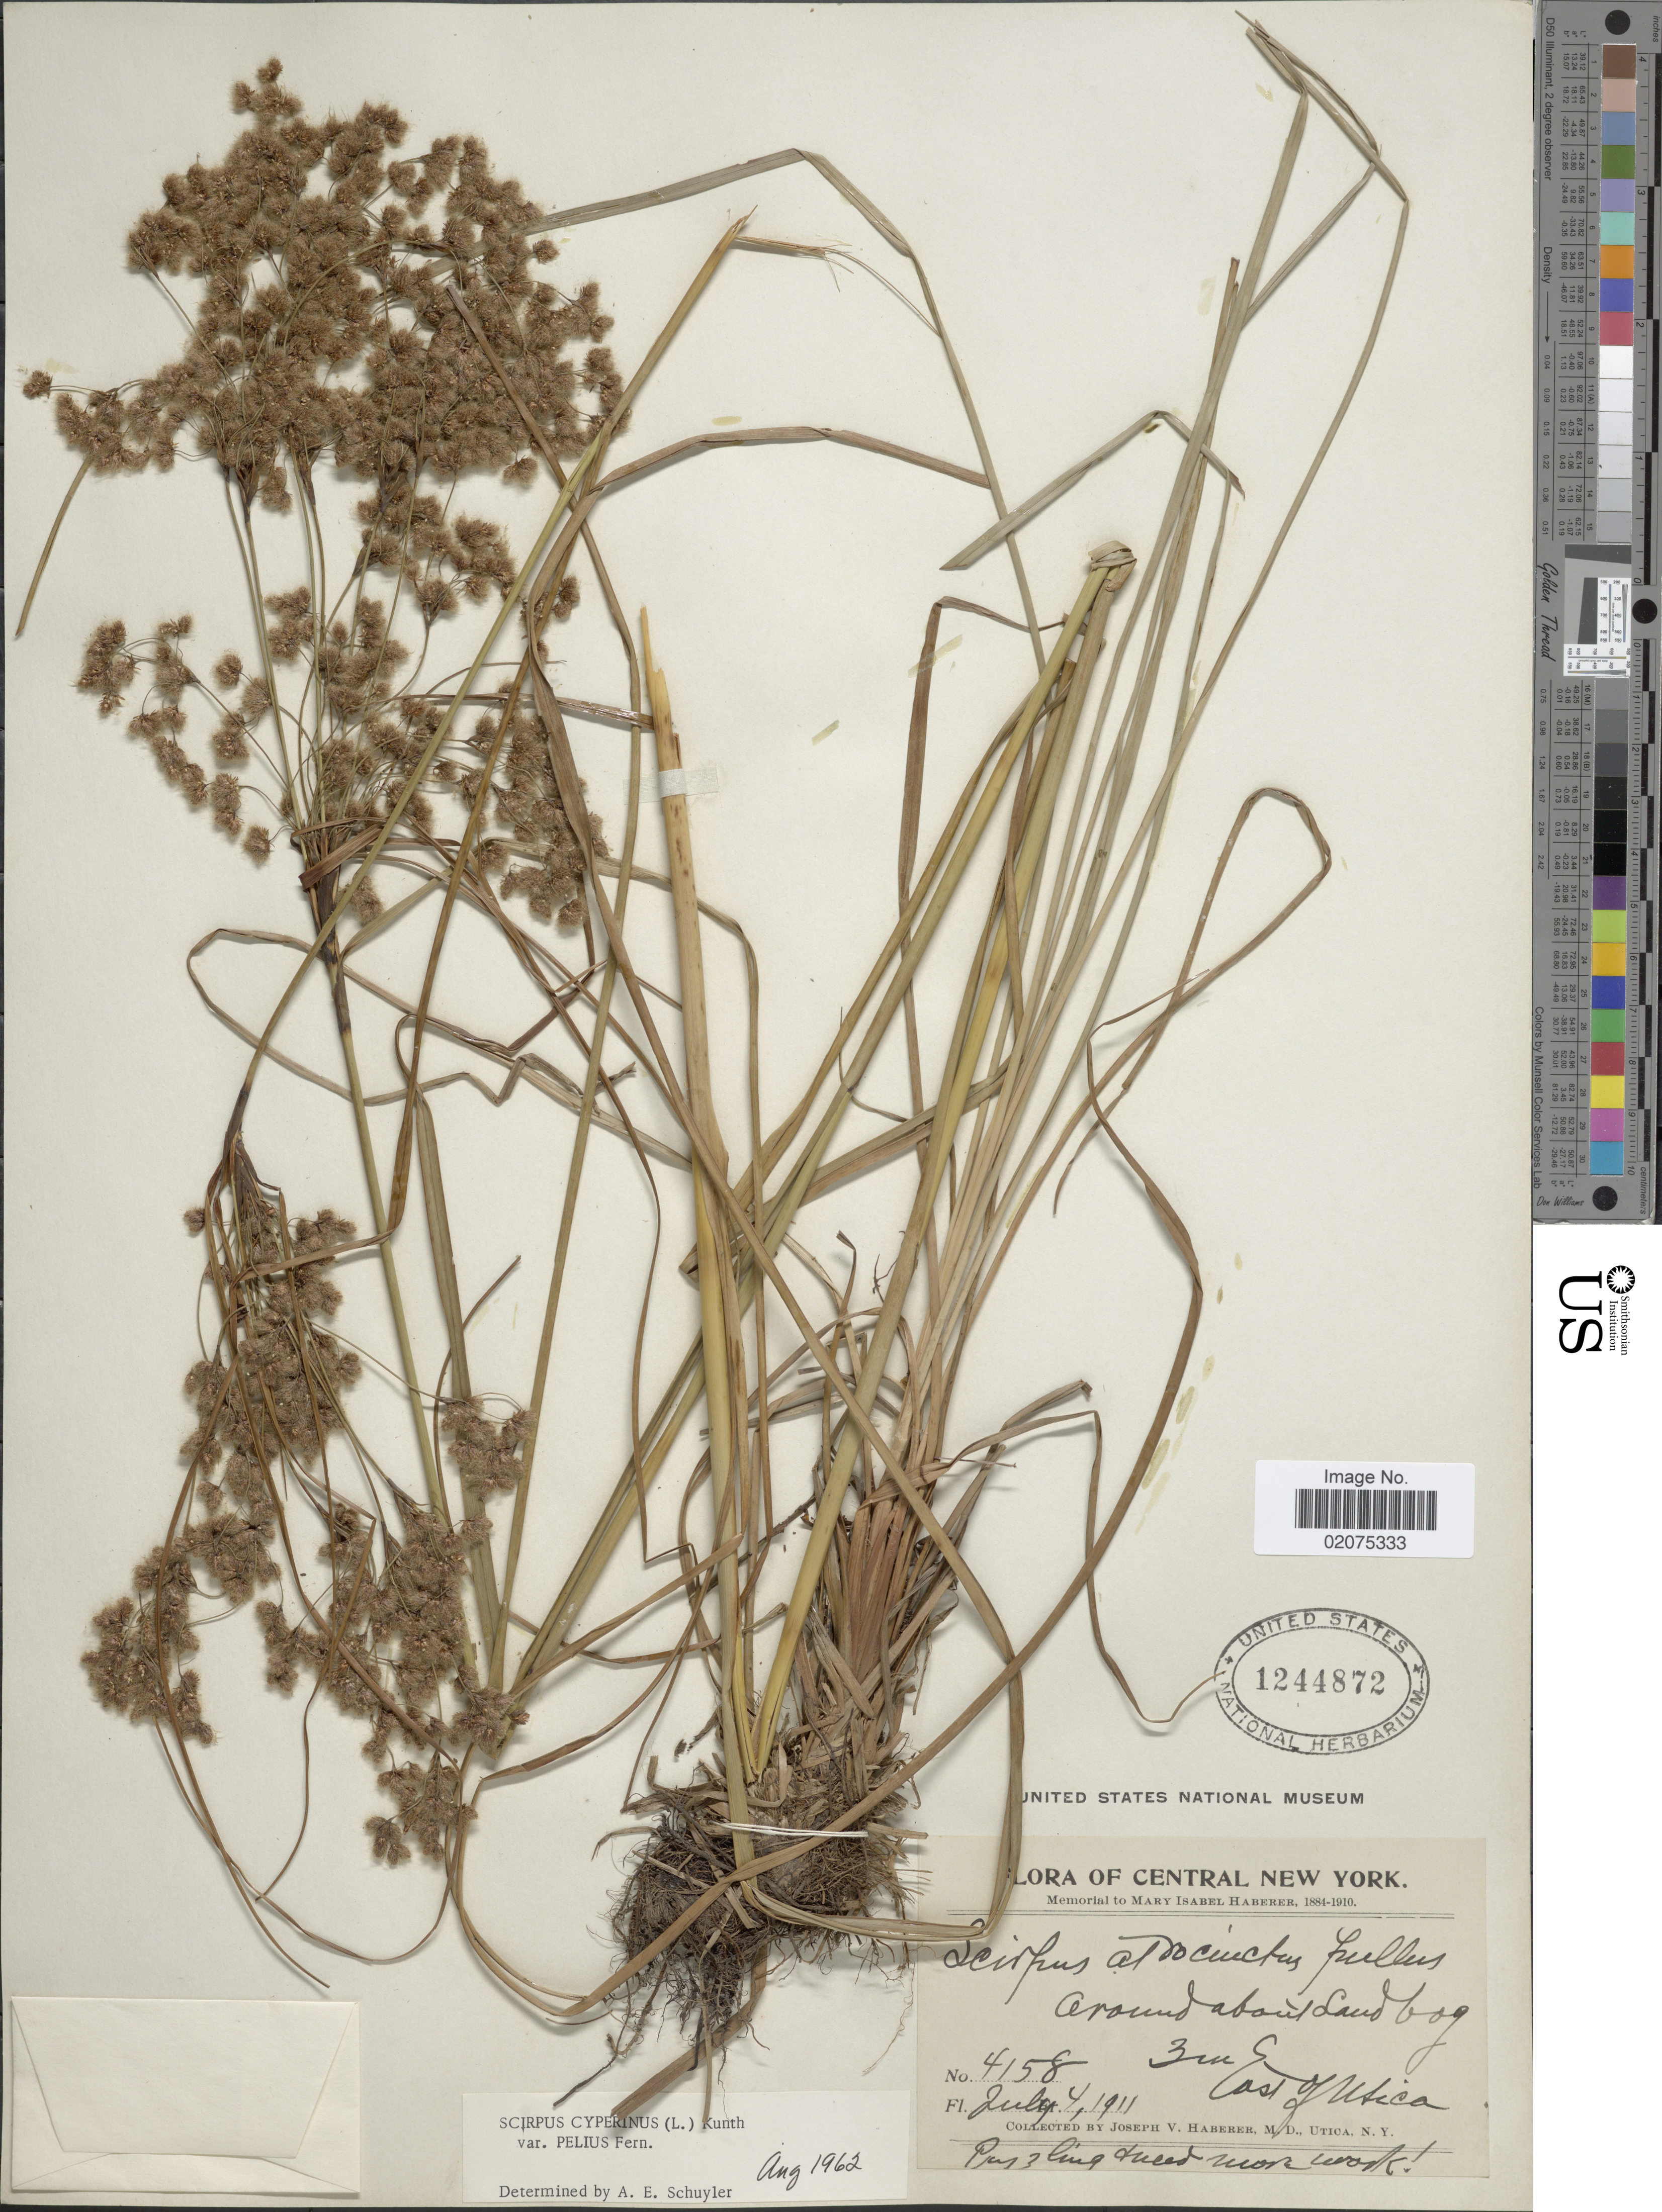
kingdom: Plantae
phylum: Tracheophyta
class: Liliopsida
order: Poales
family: Cyperaceae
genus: Scirpus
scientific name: Scirpus cyperinus var. pelius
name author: Fernald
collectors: J. V. Haberer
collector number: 4158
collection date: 1911-08-04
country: United States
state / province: New York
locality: Central New York. Around about Sand bog 3m. East of Utica.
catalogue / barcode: US 1244872